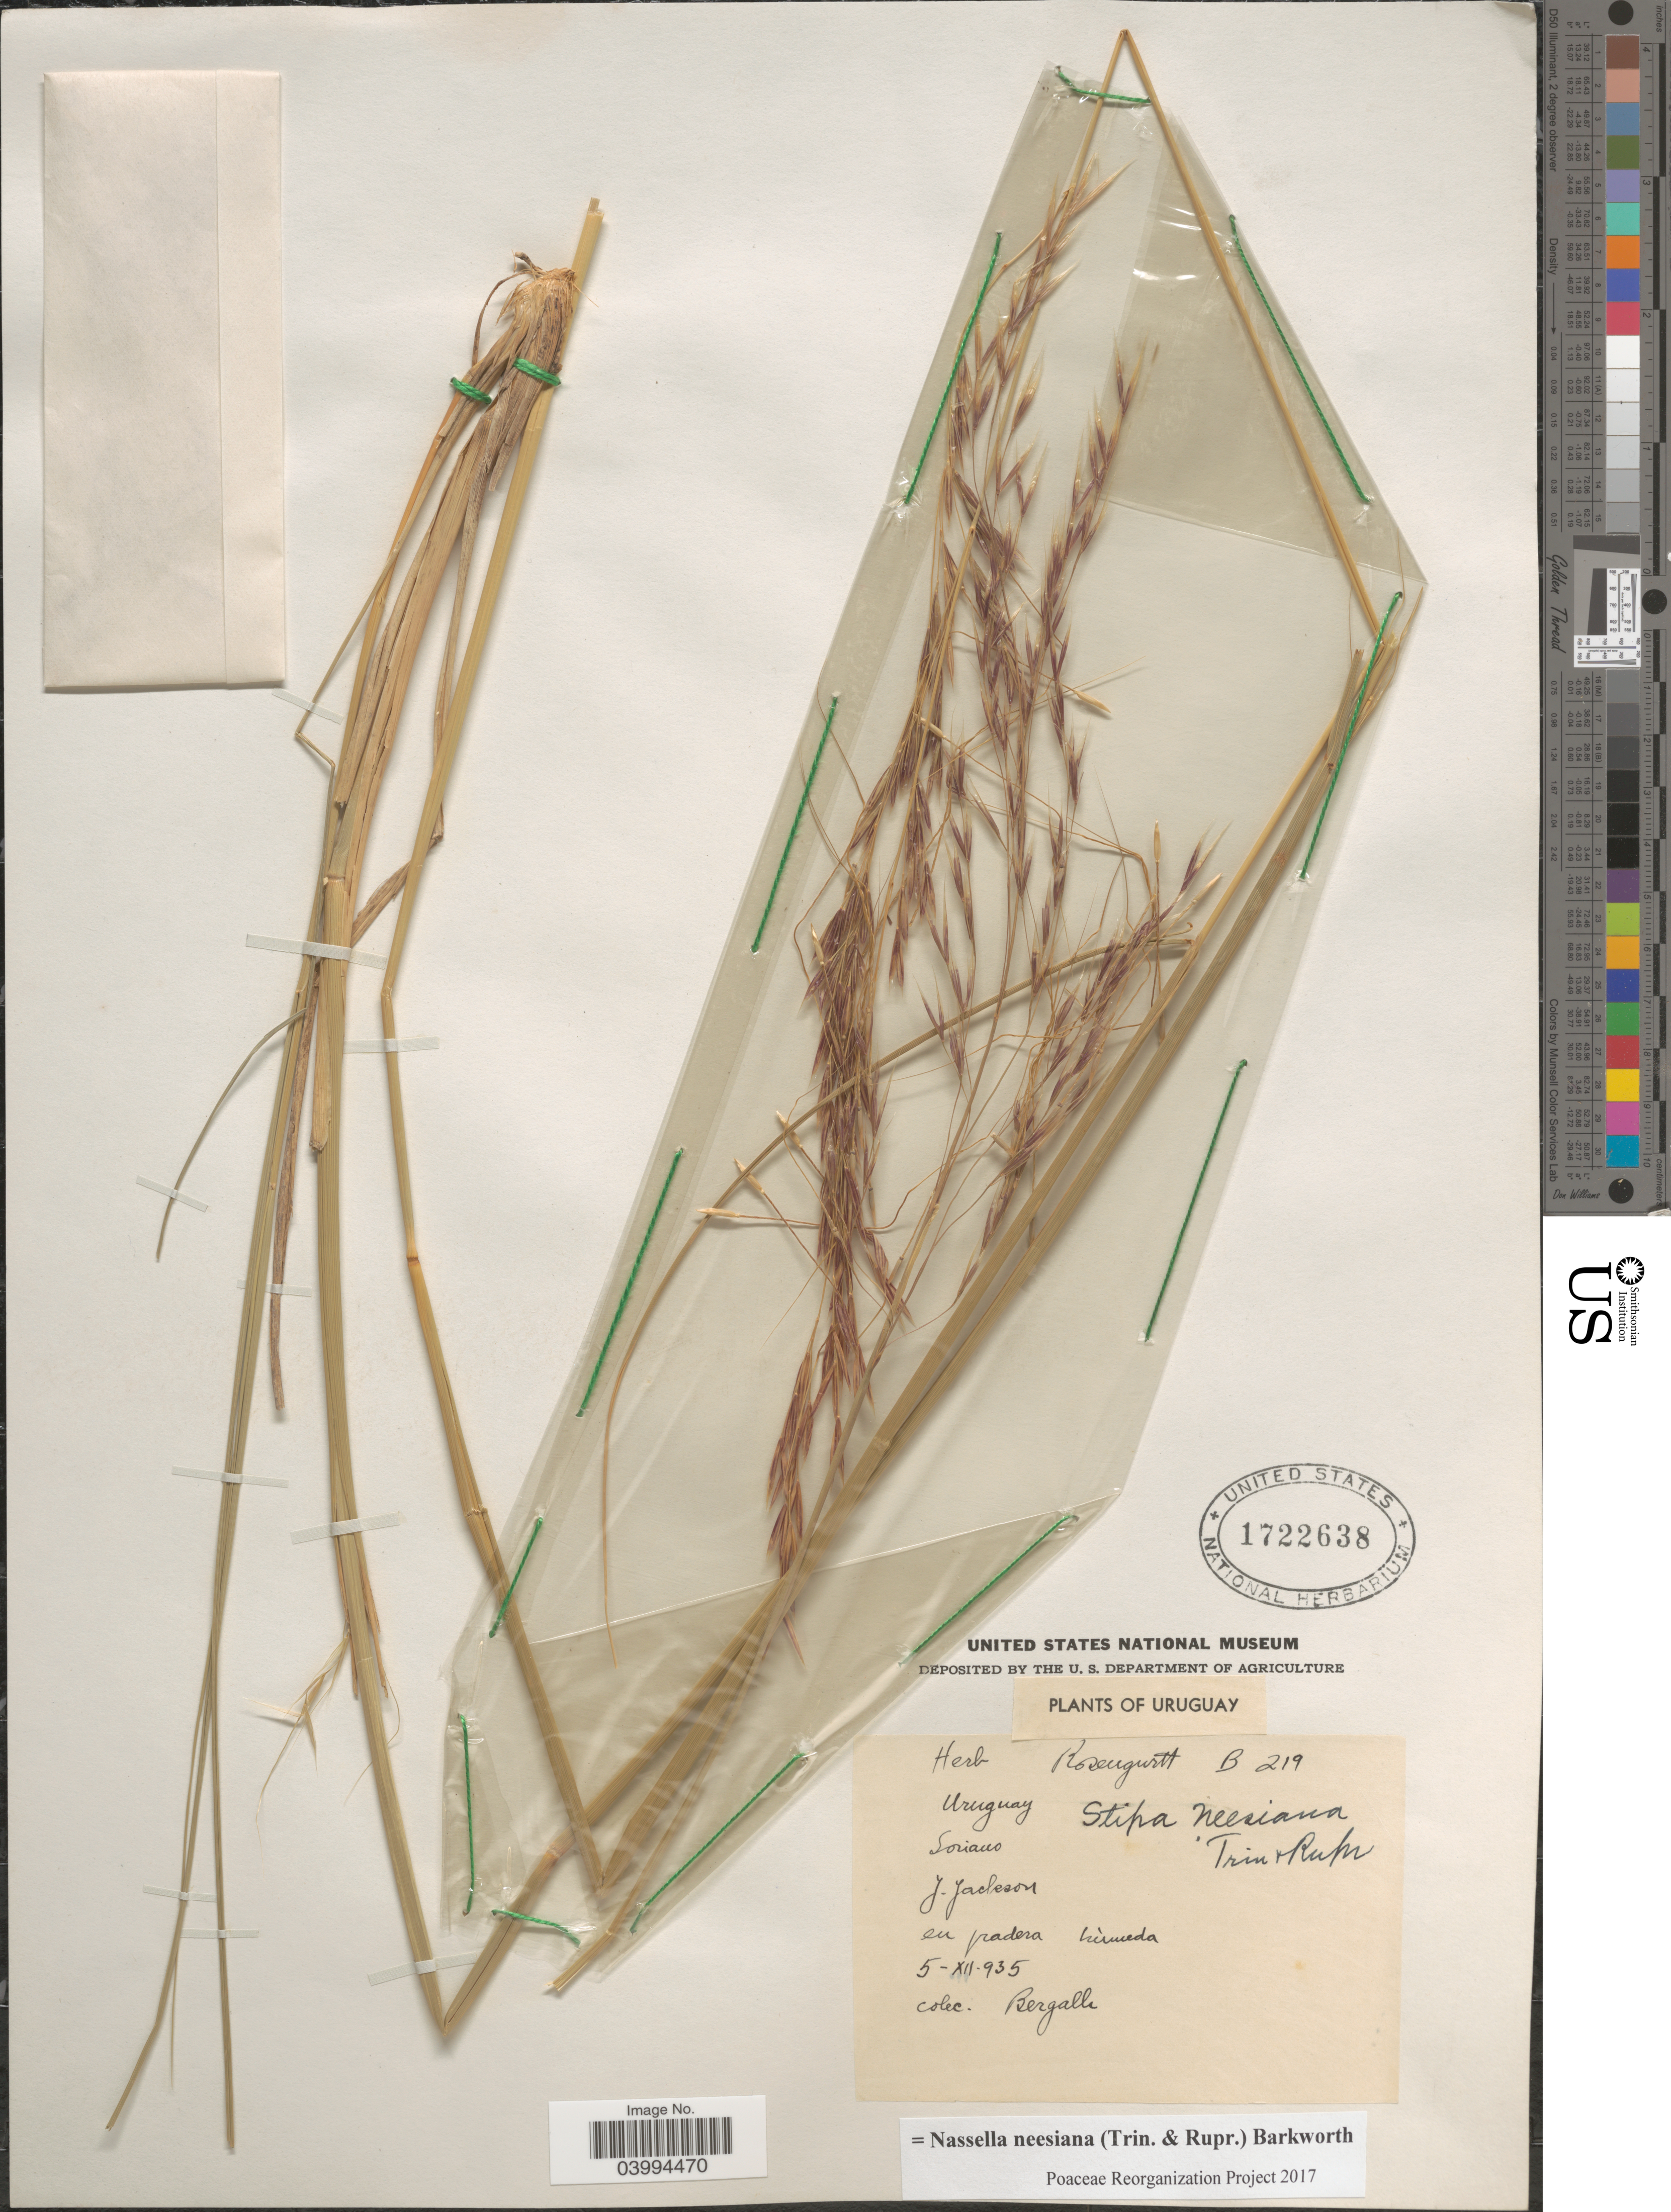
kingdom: Plantae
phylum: Tracheophyta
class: Liliopsida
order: Poales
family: Poaceae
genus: Nassella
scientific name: Nassella neesiana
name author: (Trin. & Rupr.) Barkworth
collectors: -- Bergalli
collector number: B219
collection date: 1935-12-05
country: Uruguay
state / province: Soriano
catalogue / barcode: US 1722638